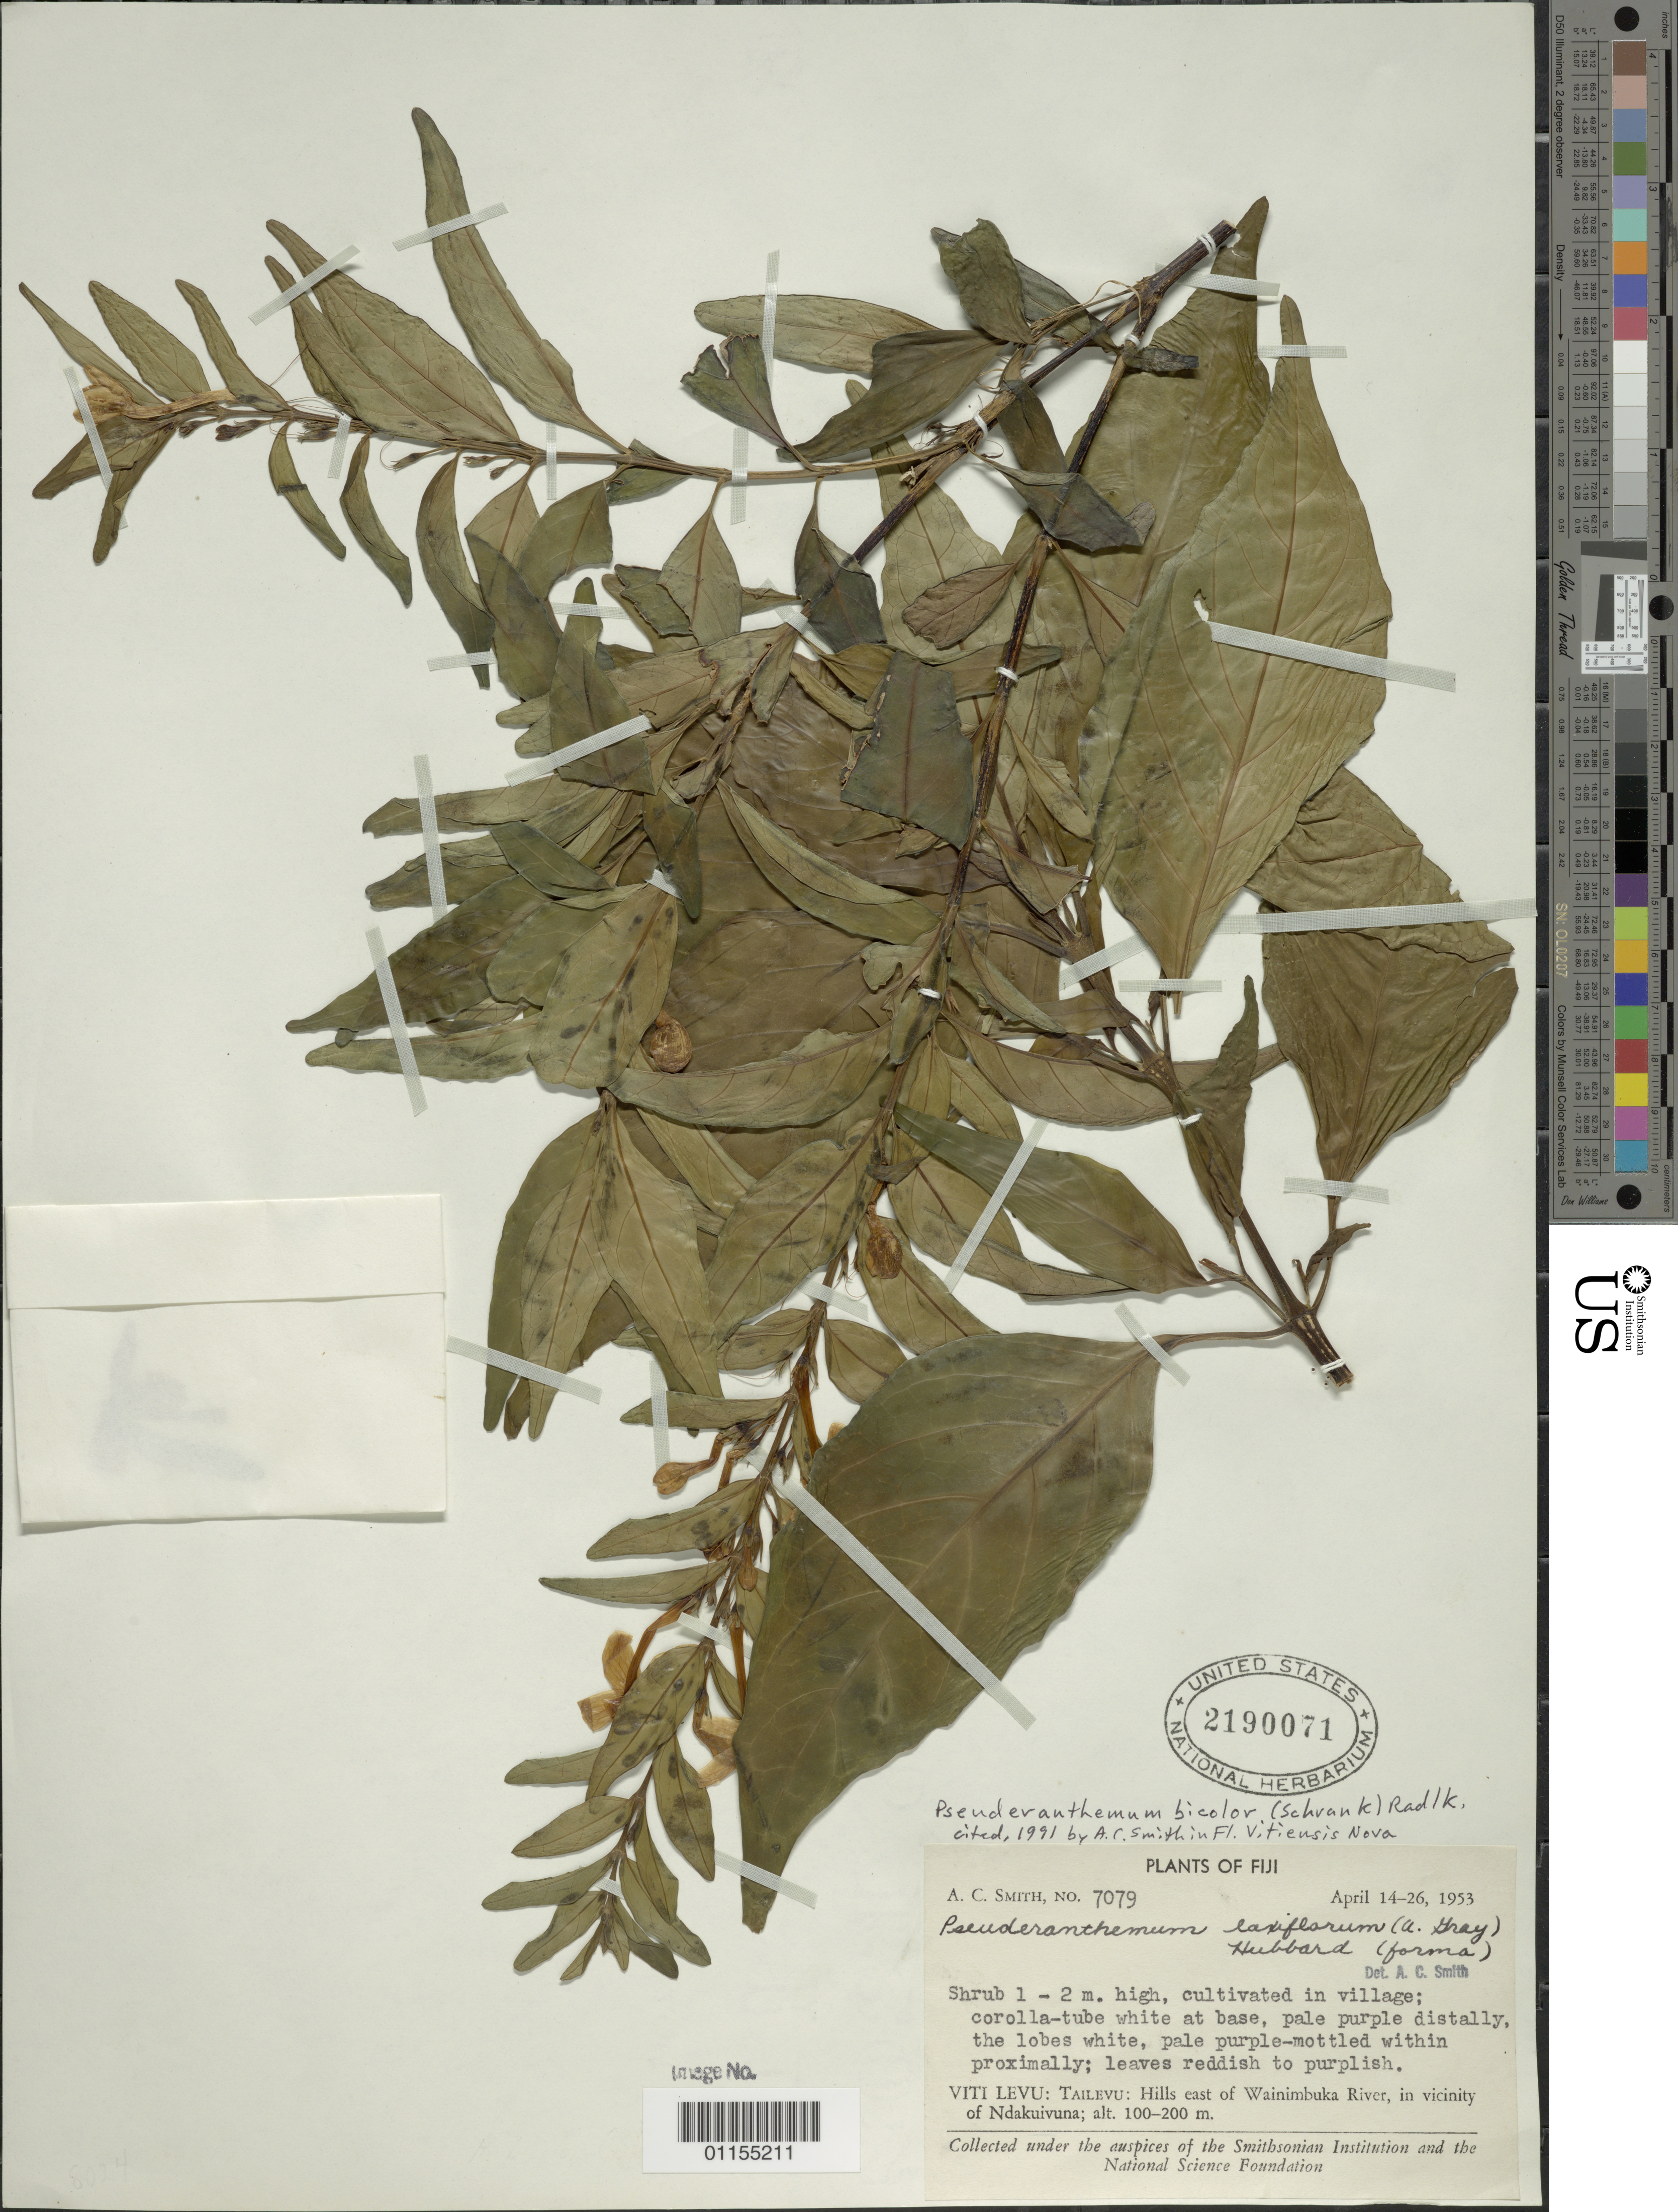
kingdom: Plantae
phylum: Tracheophyta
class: Magnoliopsida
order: Lamiales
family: Acanthaceae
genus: Pseuderanthemum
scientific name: Pseuderanthemum bicolor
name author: Radlk.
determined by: Smith, A. C.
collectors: A. C. Smith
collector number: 7079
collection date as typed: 14 Apr 1953 to 26 Apr 1953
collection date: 1953-04-14/1953-04-26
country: Fiji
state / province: Central Division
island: Viti Levu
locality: Tailevu, hills E of Wainimbuka River, in vicinity of Ndakuivuna, Tailevu.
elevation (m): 100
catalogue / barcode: US 2190071